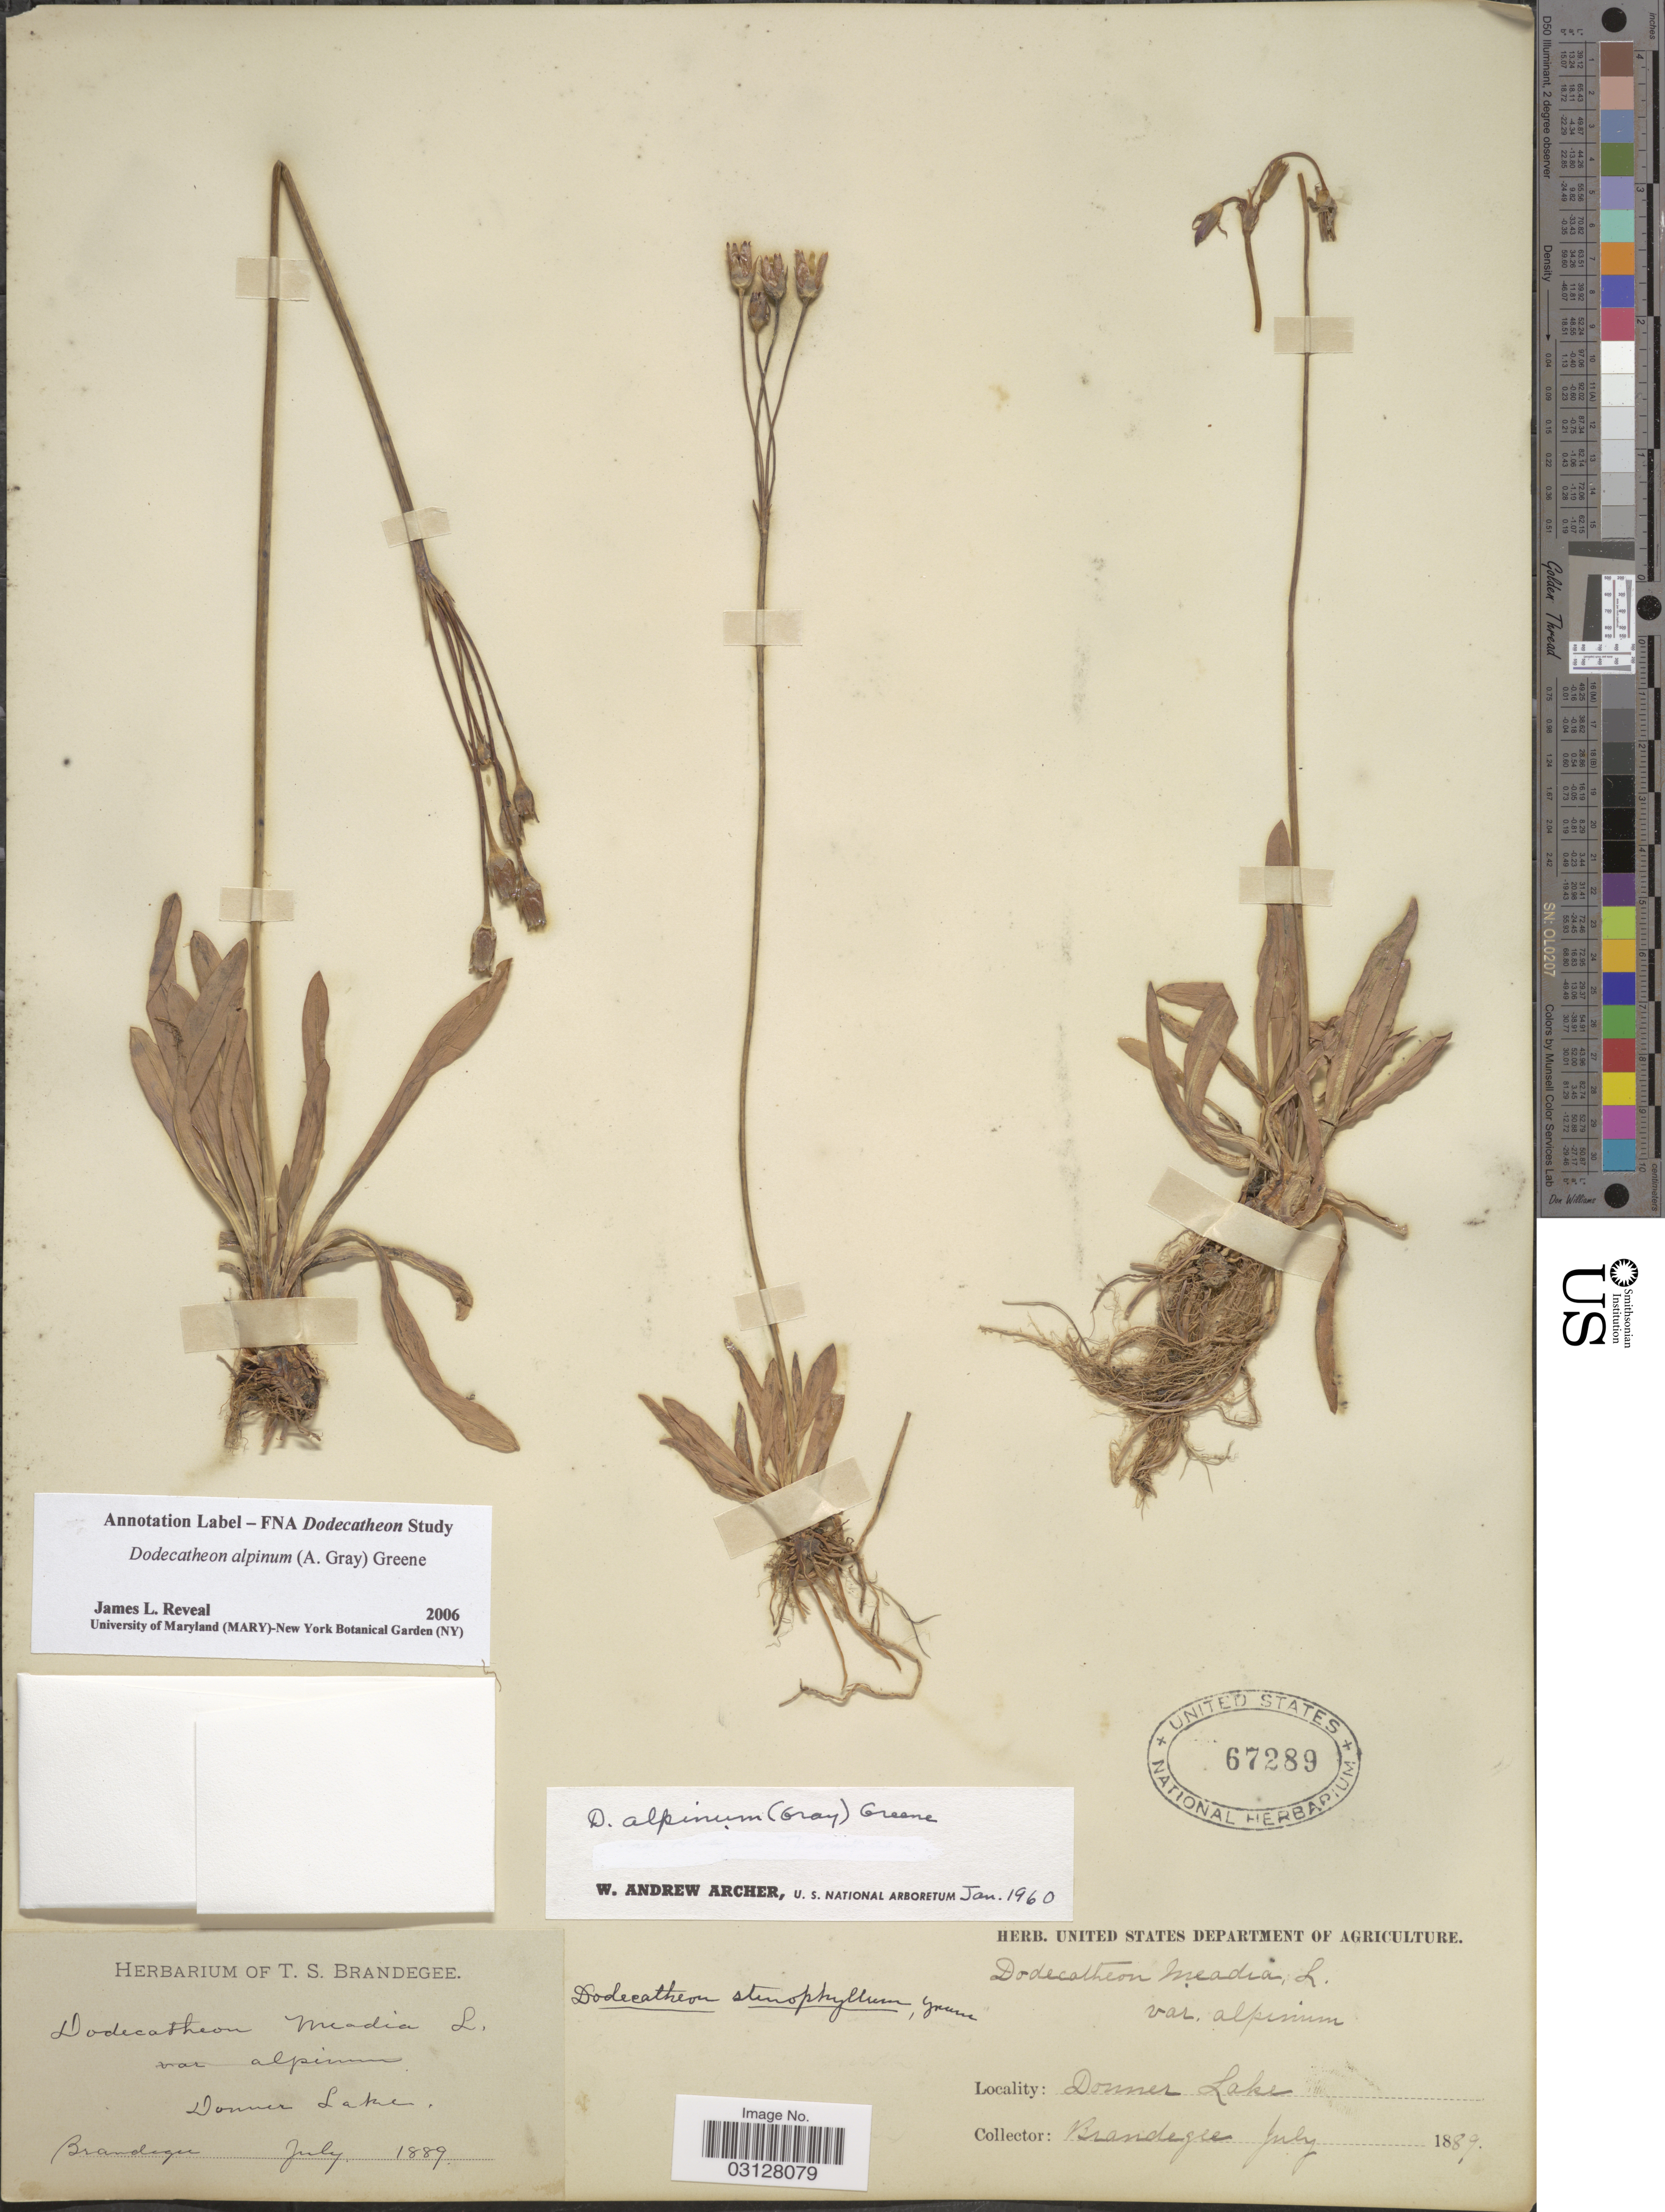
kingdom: Plantae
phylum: Tracheophyta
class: Magnoliopsida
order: Ericales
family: Primulaceae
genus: Dodecatheon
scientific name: Dodecatheon alpinum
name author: (A. Gray) Greene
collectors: T. S. Brandegee (herbarium)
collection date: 1889-07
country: United States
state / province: California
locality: Donner Lake.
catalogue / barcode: US 67289